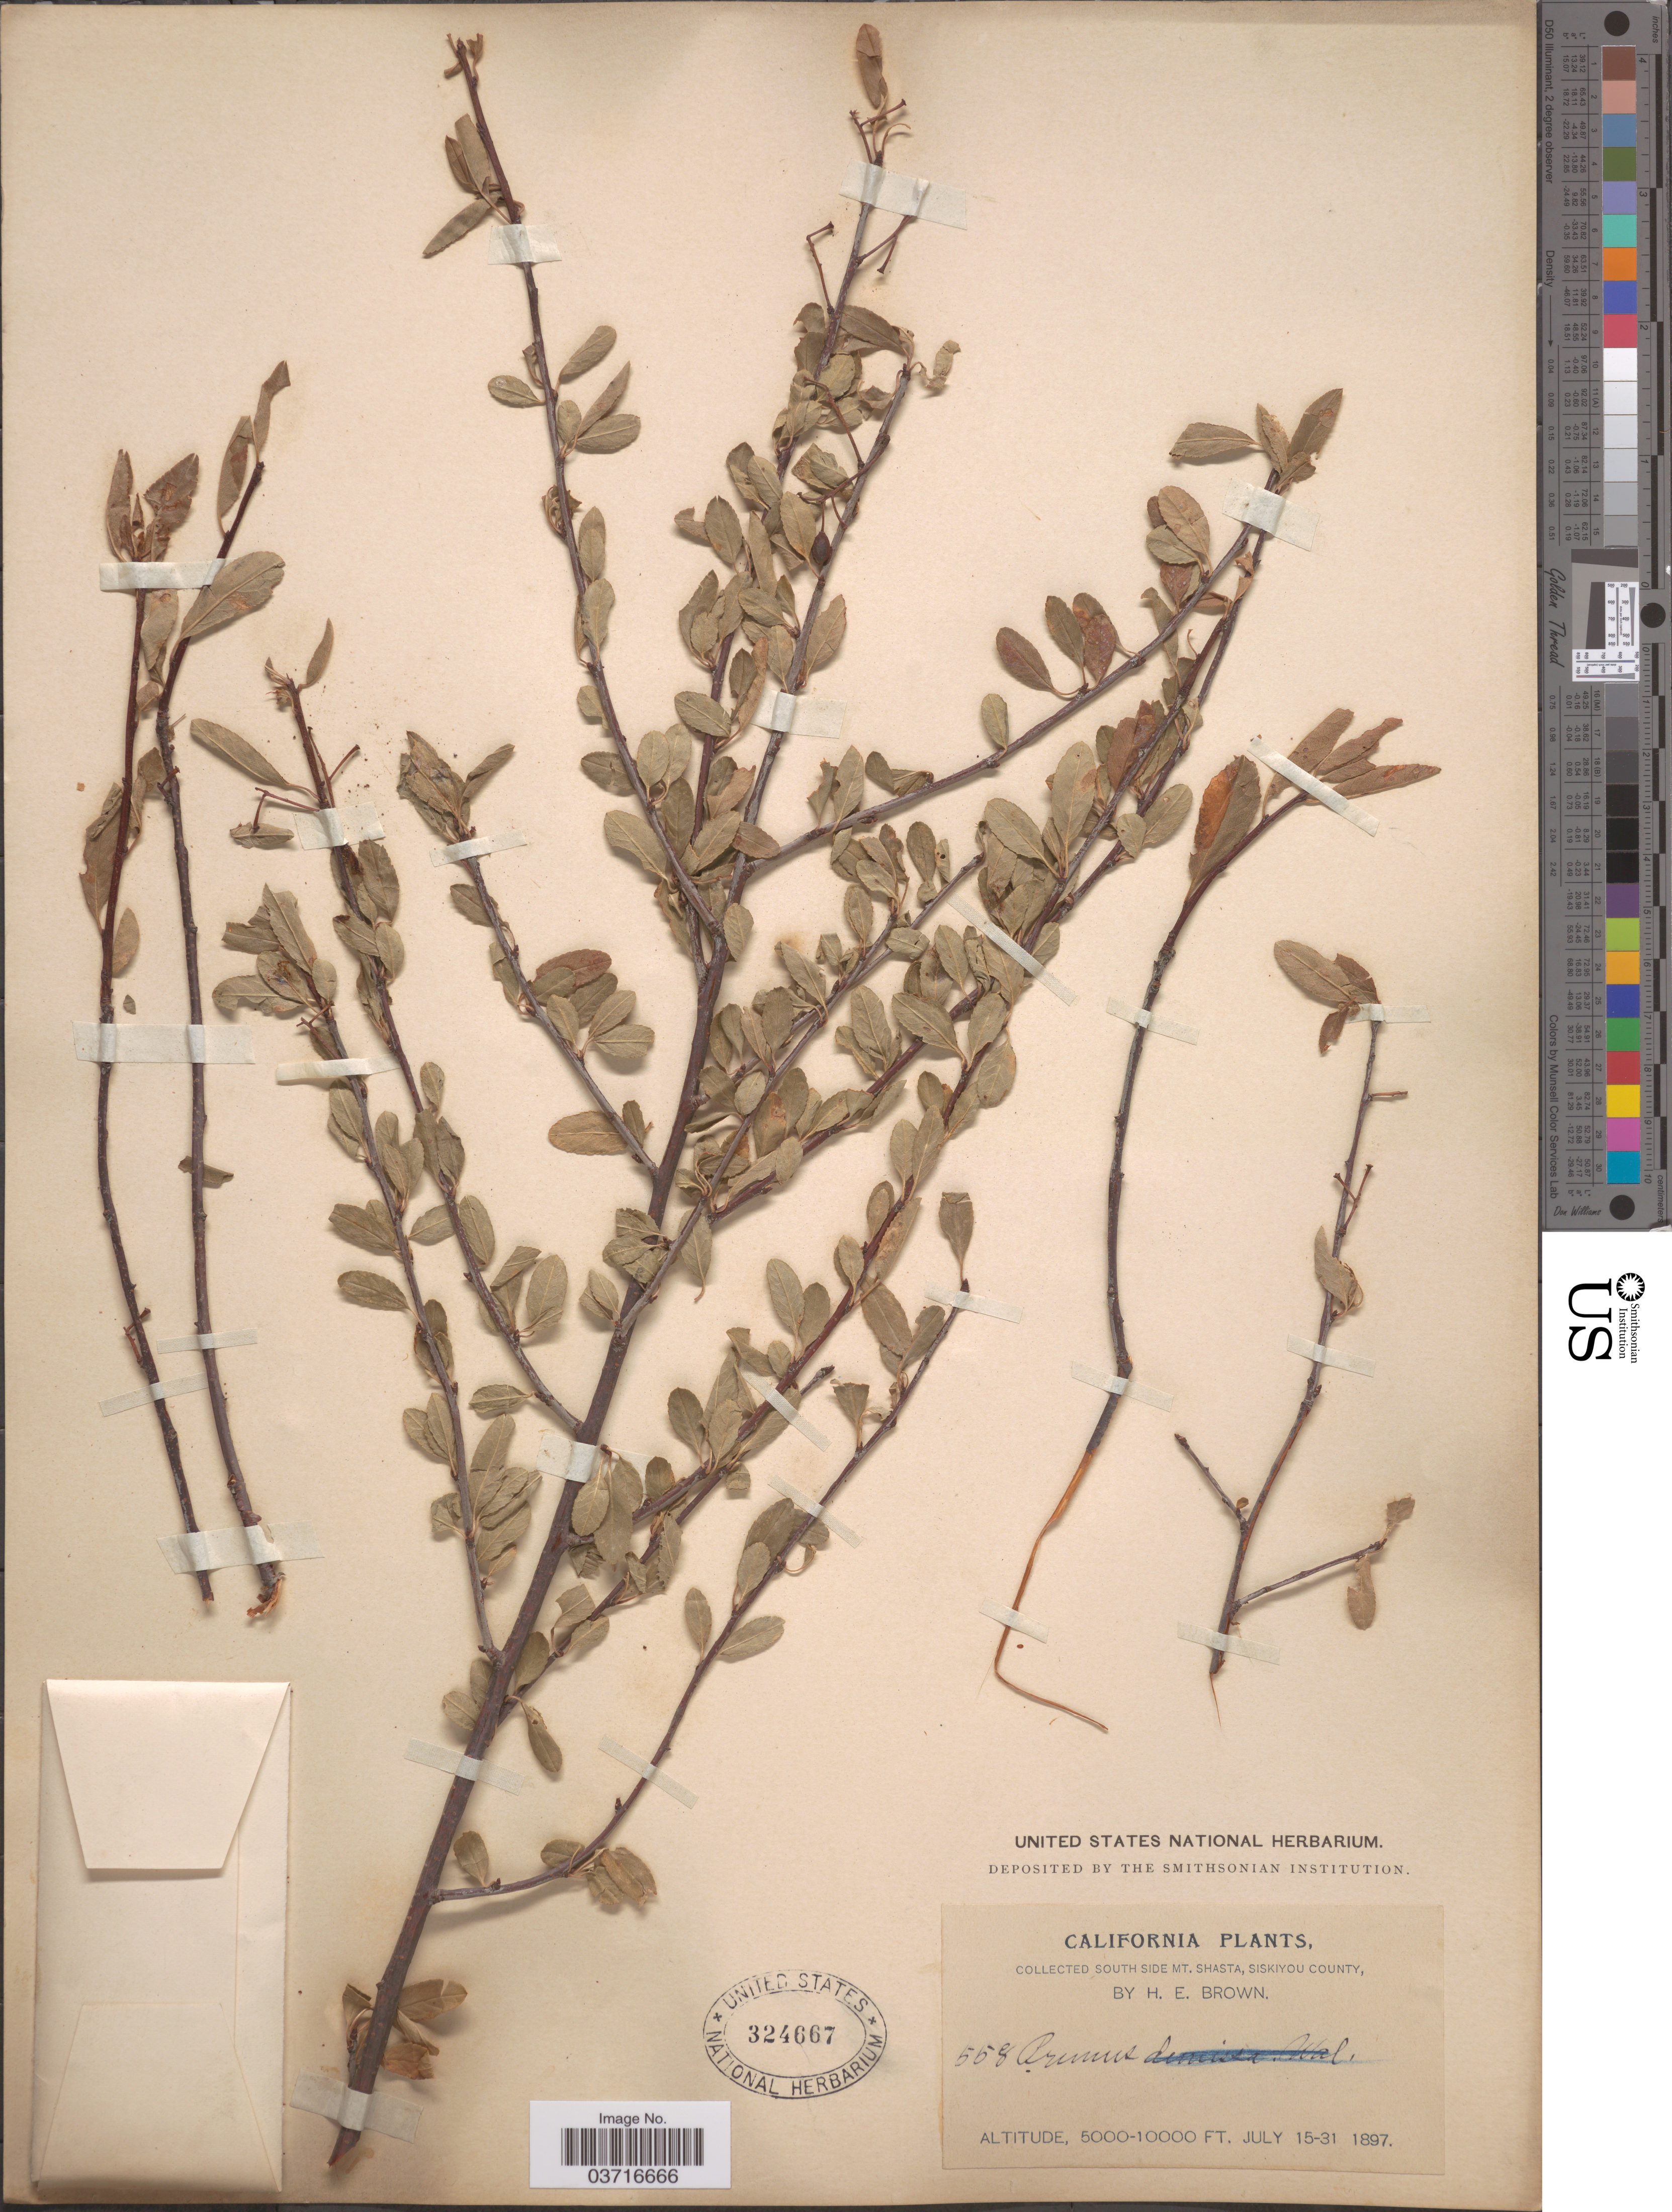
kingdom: Plantae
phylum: Tracheophyta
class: Magnoliopsida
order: Rosales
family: Rosaceae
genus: Prunus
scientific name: Prunus sp.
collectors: H. E. Brown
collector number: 558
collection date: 1897-07-15/1897-07-31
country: United States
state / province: California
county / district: Siskiyou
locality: South side Mt. Shasta, Siskiyou County.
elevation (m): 1524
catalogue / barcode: US 324667